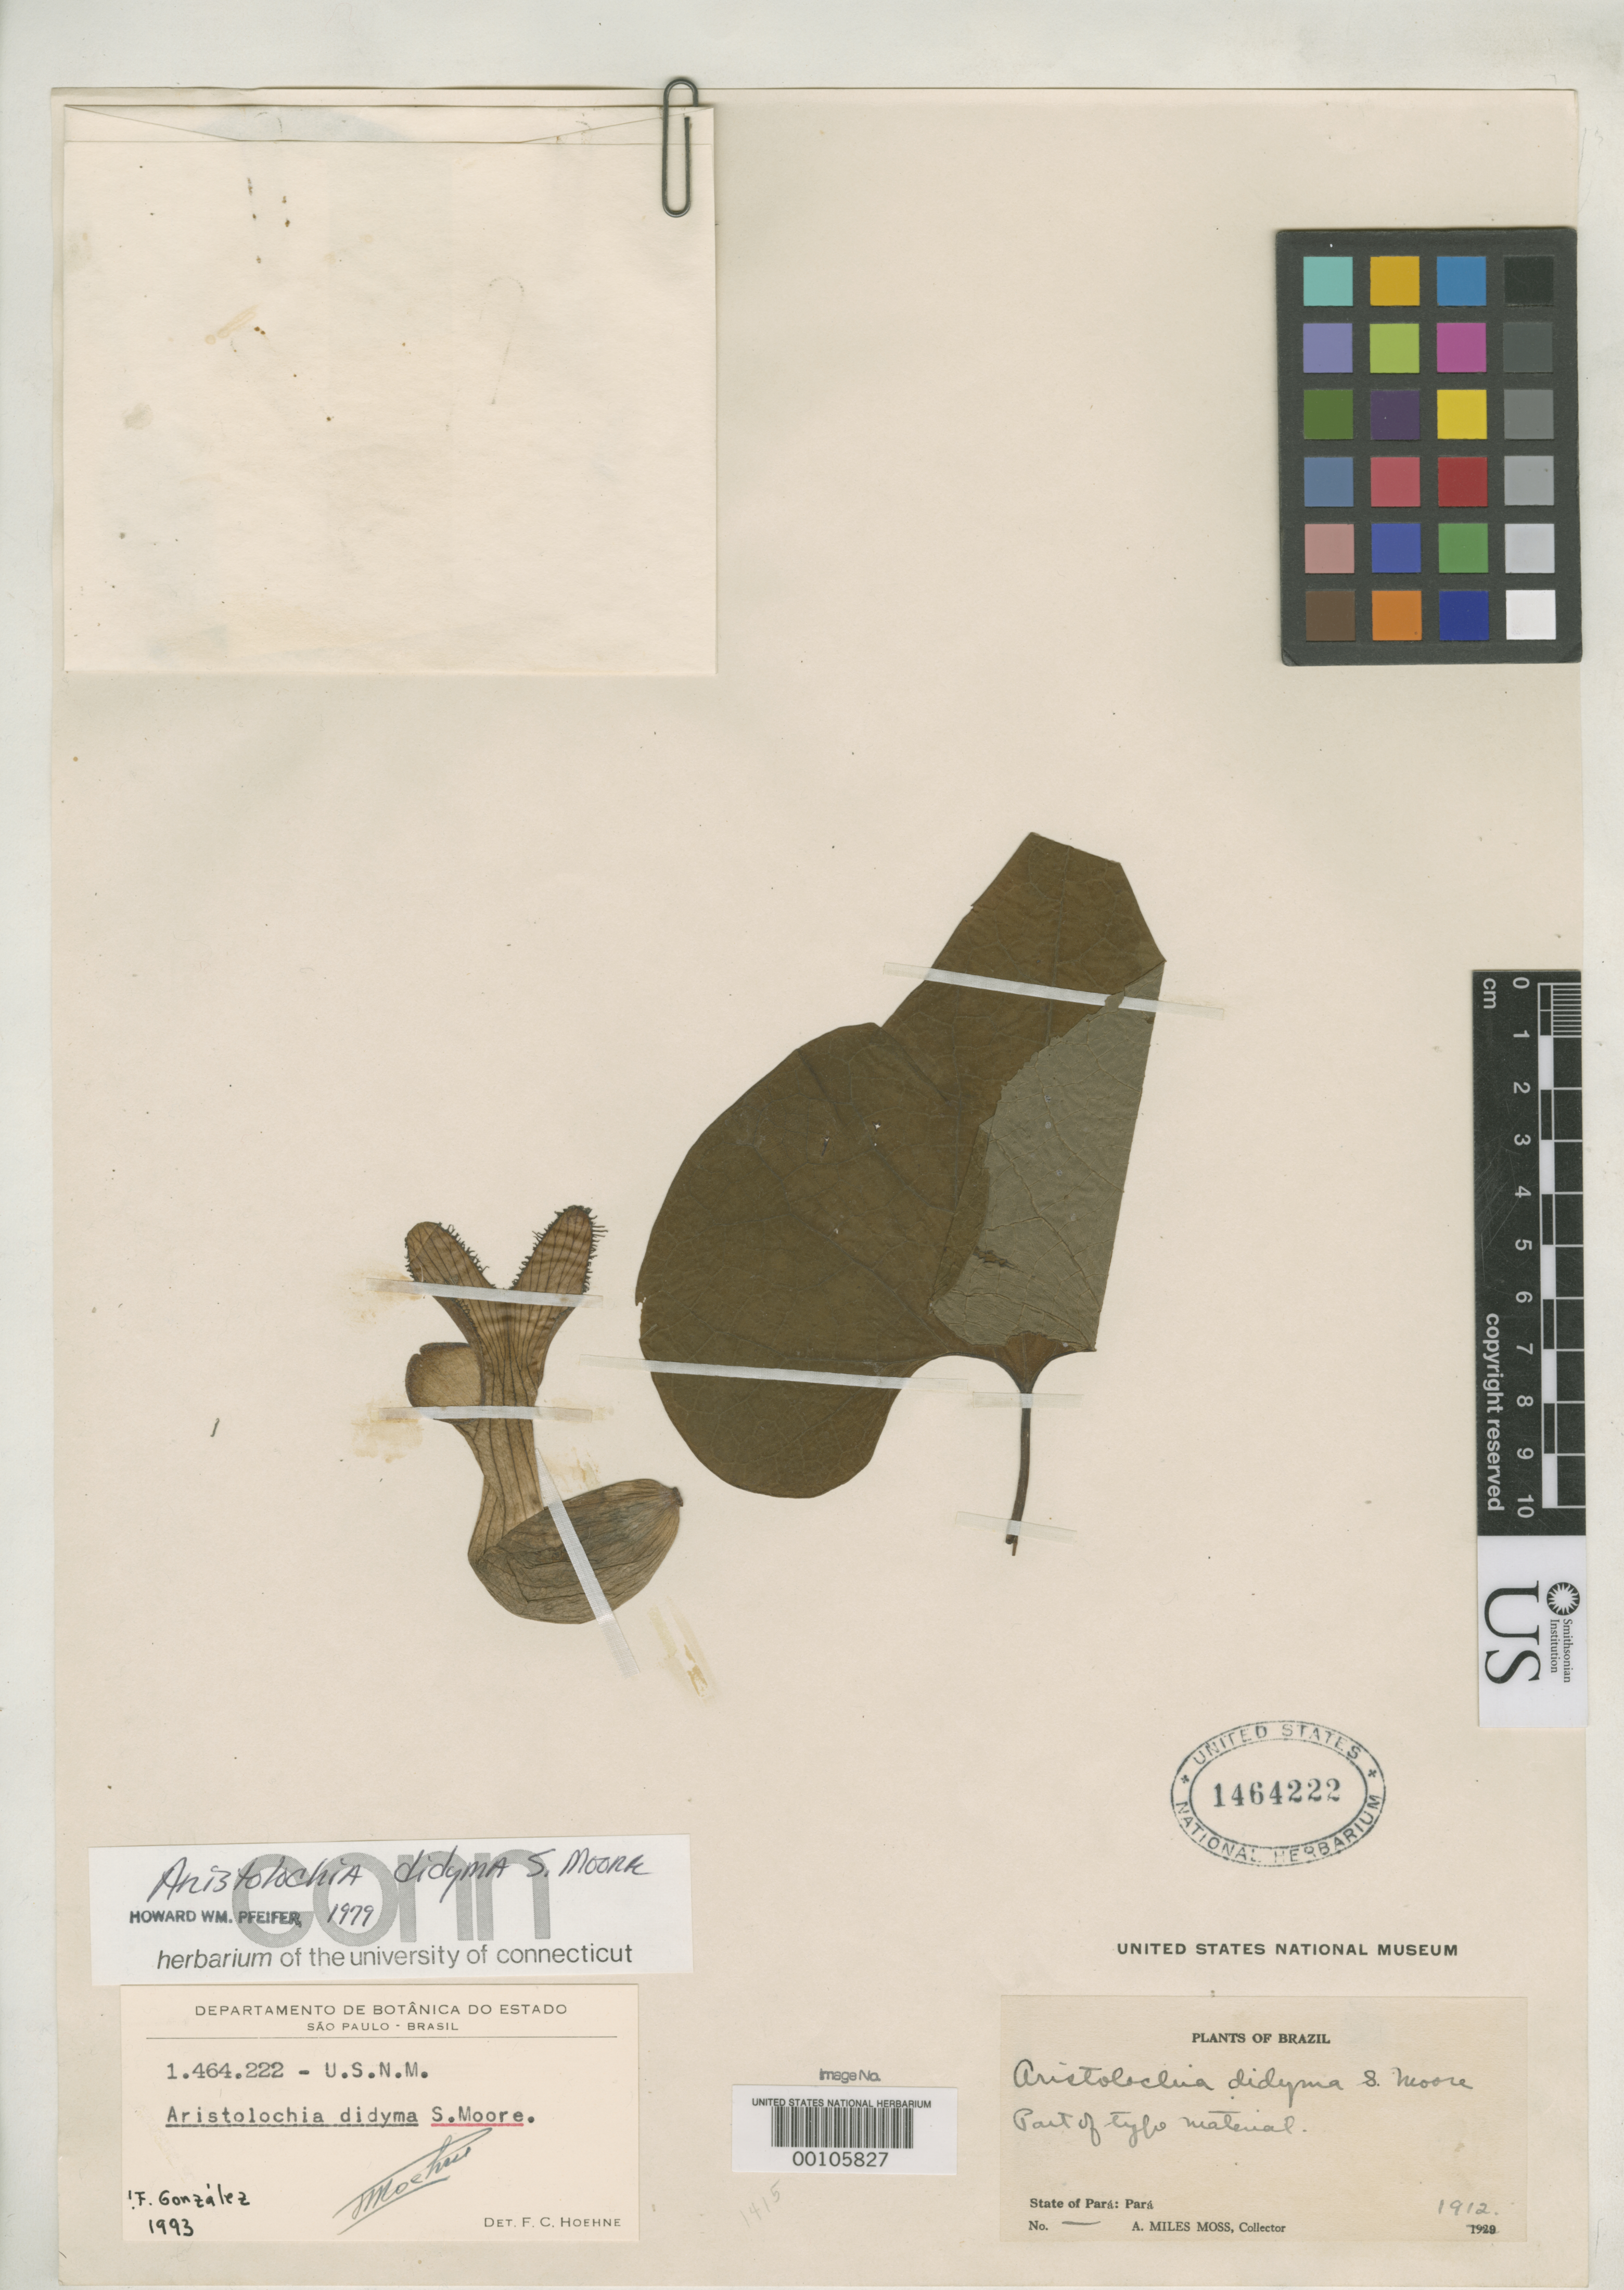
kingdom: Plantae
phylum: Tracheophyta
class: Magnoliopsida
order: Piperales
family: Aristolochiaceae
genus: Aristolochia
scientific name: Aristolochia didyma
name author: S. Moore in Moss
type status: Type Collection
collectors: A. Moss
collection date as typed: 1912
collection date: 1912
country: Brazil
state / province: Pará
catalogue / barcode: US 1464222